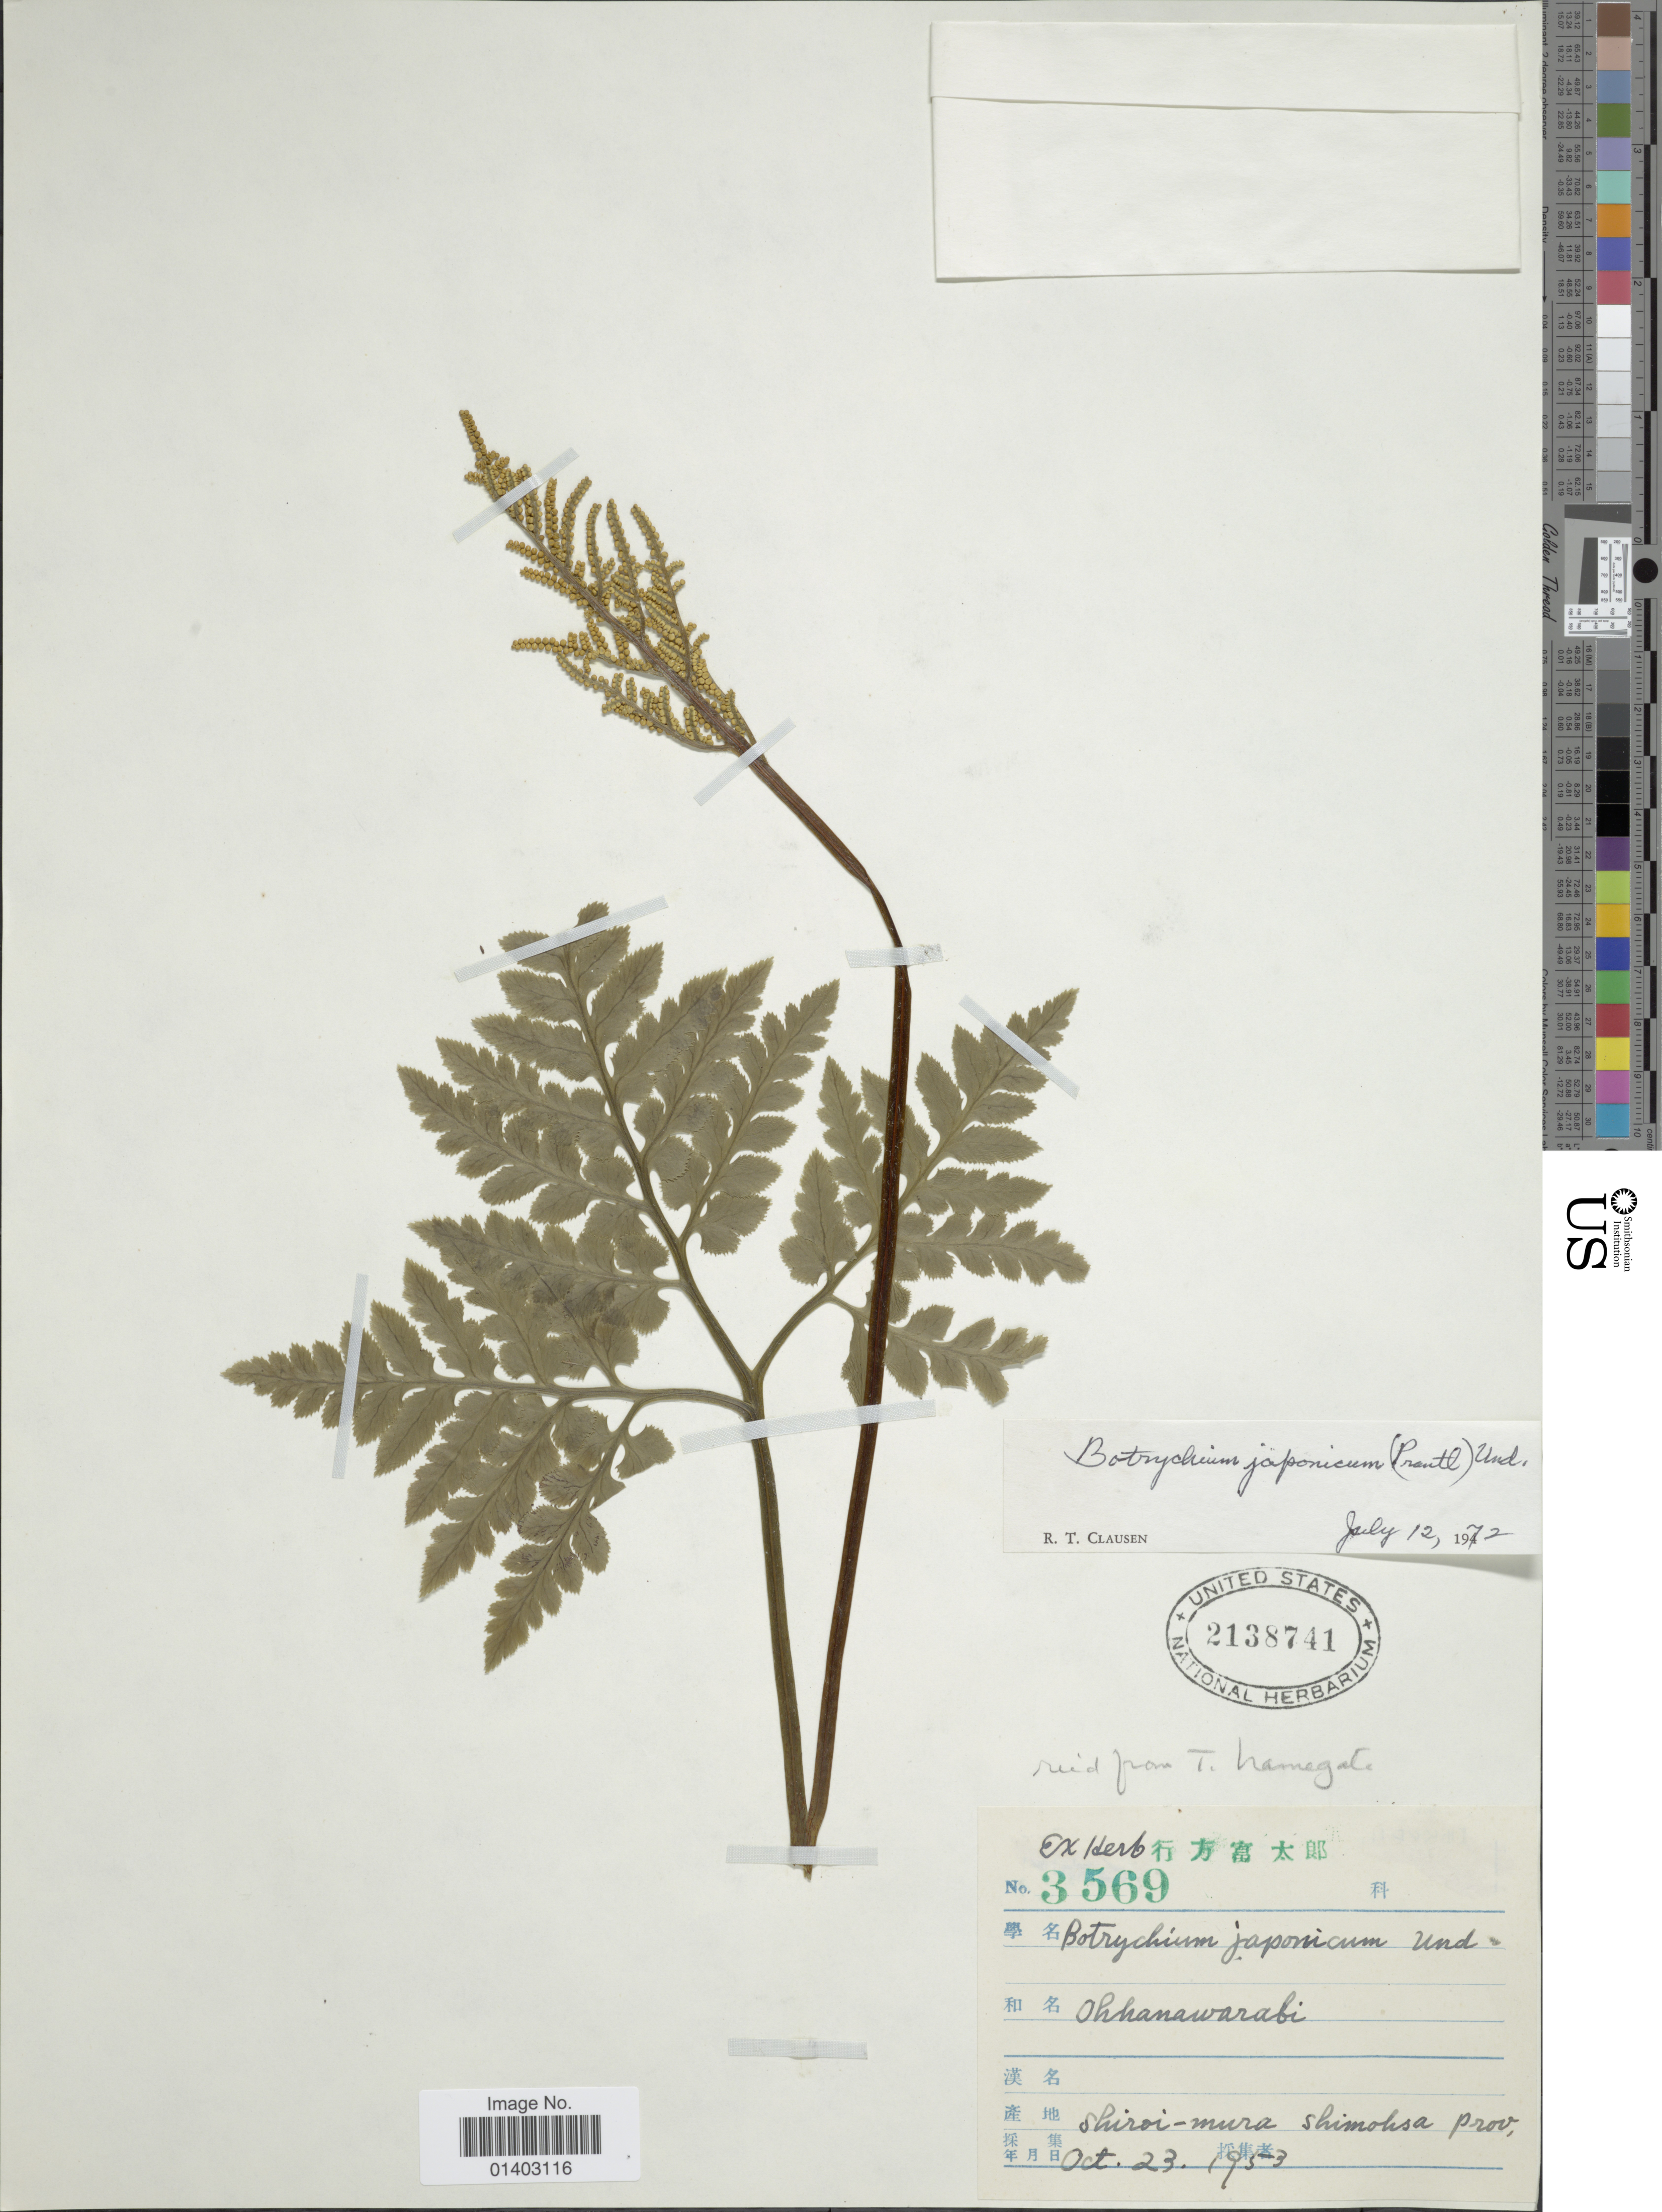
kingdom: Plantae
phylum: Tracheophyta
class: Polypodiopsida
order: Ophioglossales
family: Ophioglossaceae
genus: Botrychium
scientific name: Botrychium japonicum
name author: (Prantl) Underw.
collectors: T. Namegata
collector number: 3569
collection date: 1953-10-23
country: Japan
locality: Shiroi-mura Shimosa Province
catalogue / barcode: US 2138741